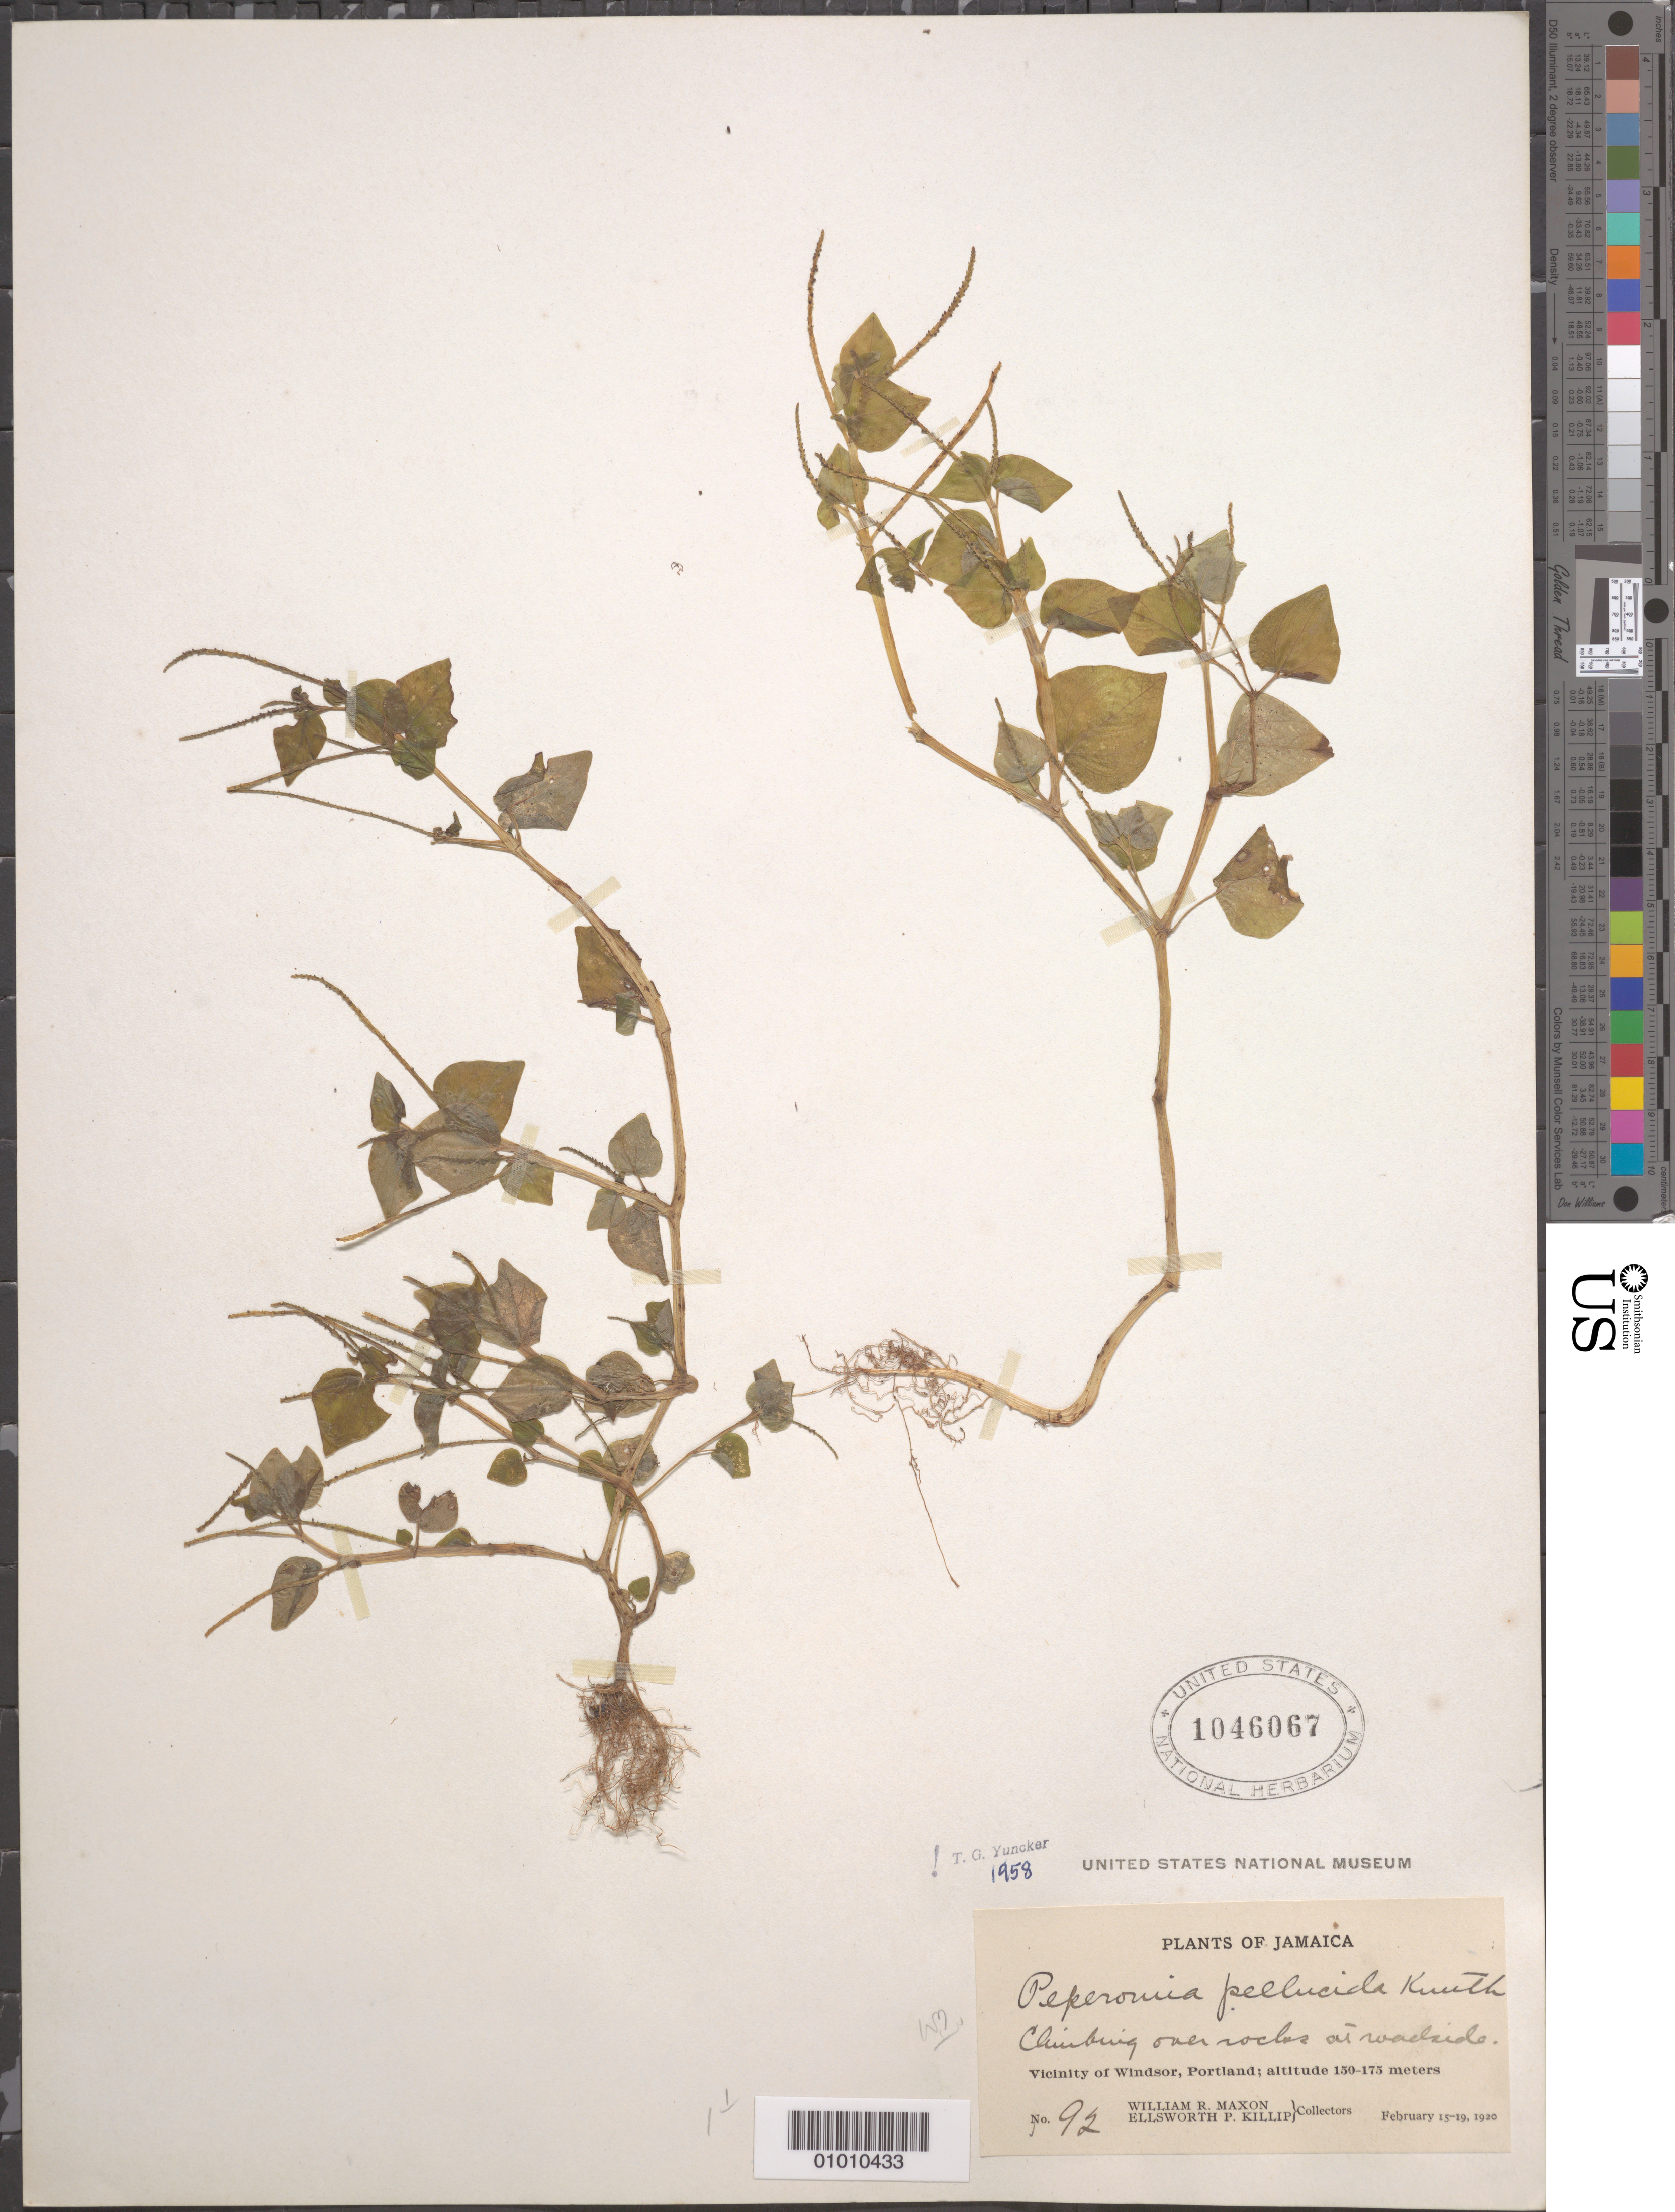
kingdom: Plantae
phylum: Tracheophyta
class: Magnoliopsida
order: Piperales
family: Piperaceae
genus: Peperomia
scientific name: Peperomia pellucida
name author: (L.) Kunth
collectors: W. R. Maxon & E. P. Killip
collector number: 92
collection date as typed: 15 Feb 1920 to 19 Feb 1920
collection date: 1920-02-15/1920-02-19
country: Jamaica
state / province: Portland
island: Jamaica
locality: Vicinity of Windsor, Portland. Climbing over rocks in woodlands.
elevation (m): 150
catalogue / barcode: US 1046067